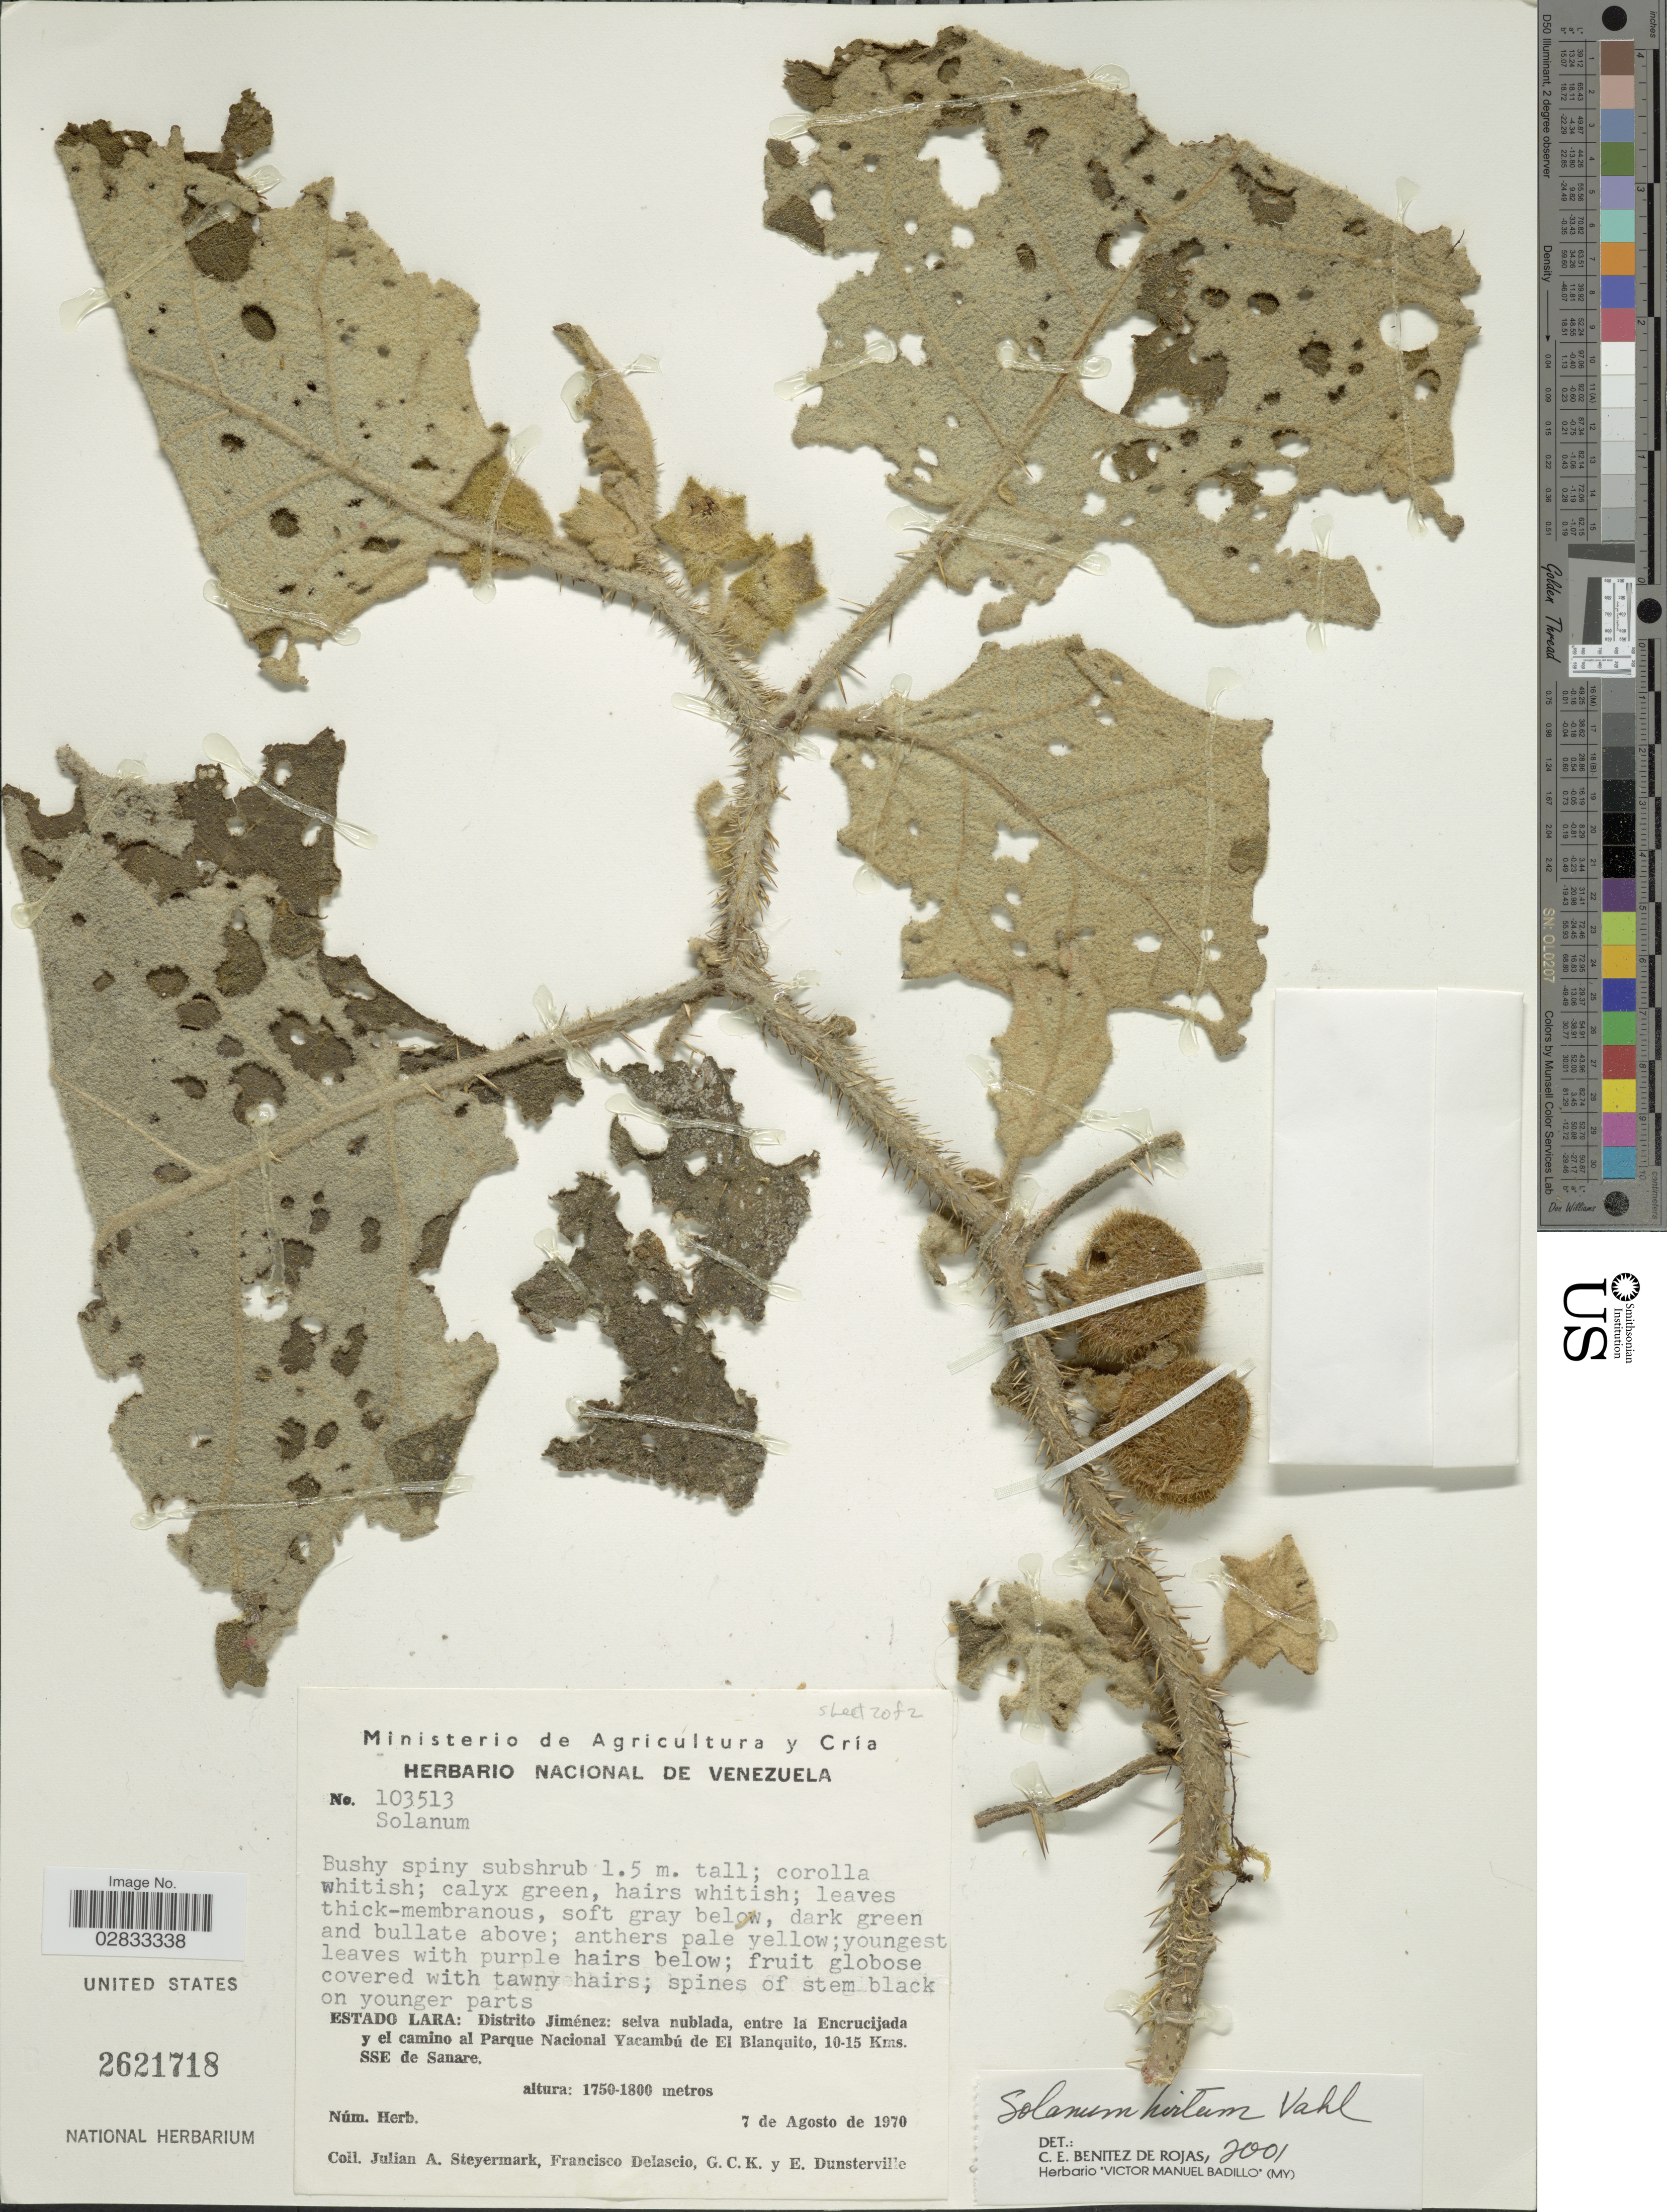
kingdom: Plantae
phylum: Tracheophyta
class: Magnoliopsida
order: Solanales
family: Solanaceae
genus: Solanum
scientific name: Solanum hirtum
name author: Vahl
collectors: J. Steyermark, F. Delascio, G. C. K. Dunsterville & E. Dunsterville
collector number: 103513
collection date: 1970-08-07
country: Venezuela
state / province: Lara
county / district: Jiménez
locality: Distrito Jiménez: selva nublada, entre la Encrucijada y el camino al Parque Nacional Yacambú de El Blanquito, 10-15 Kms. SSE de Sanare.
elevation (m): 1750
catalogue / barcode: US 2621718